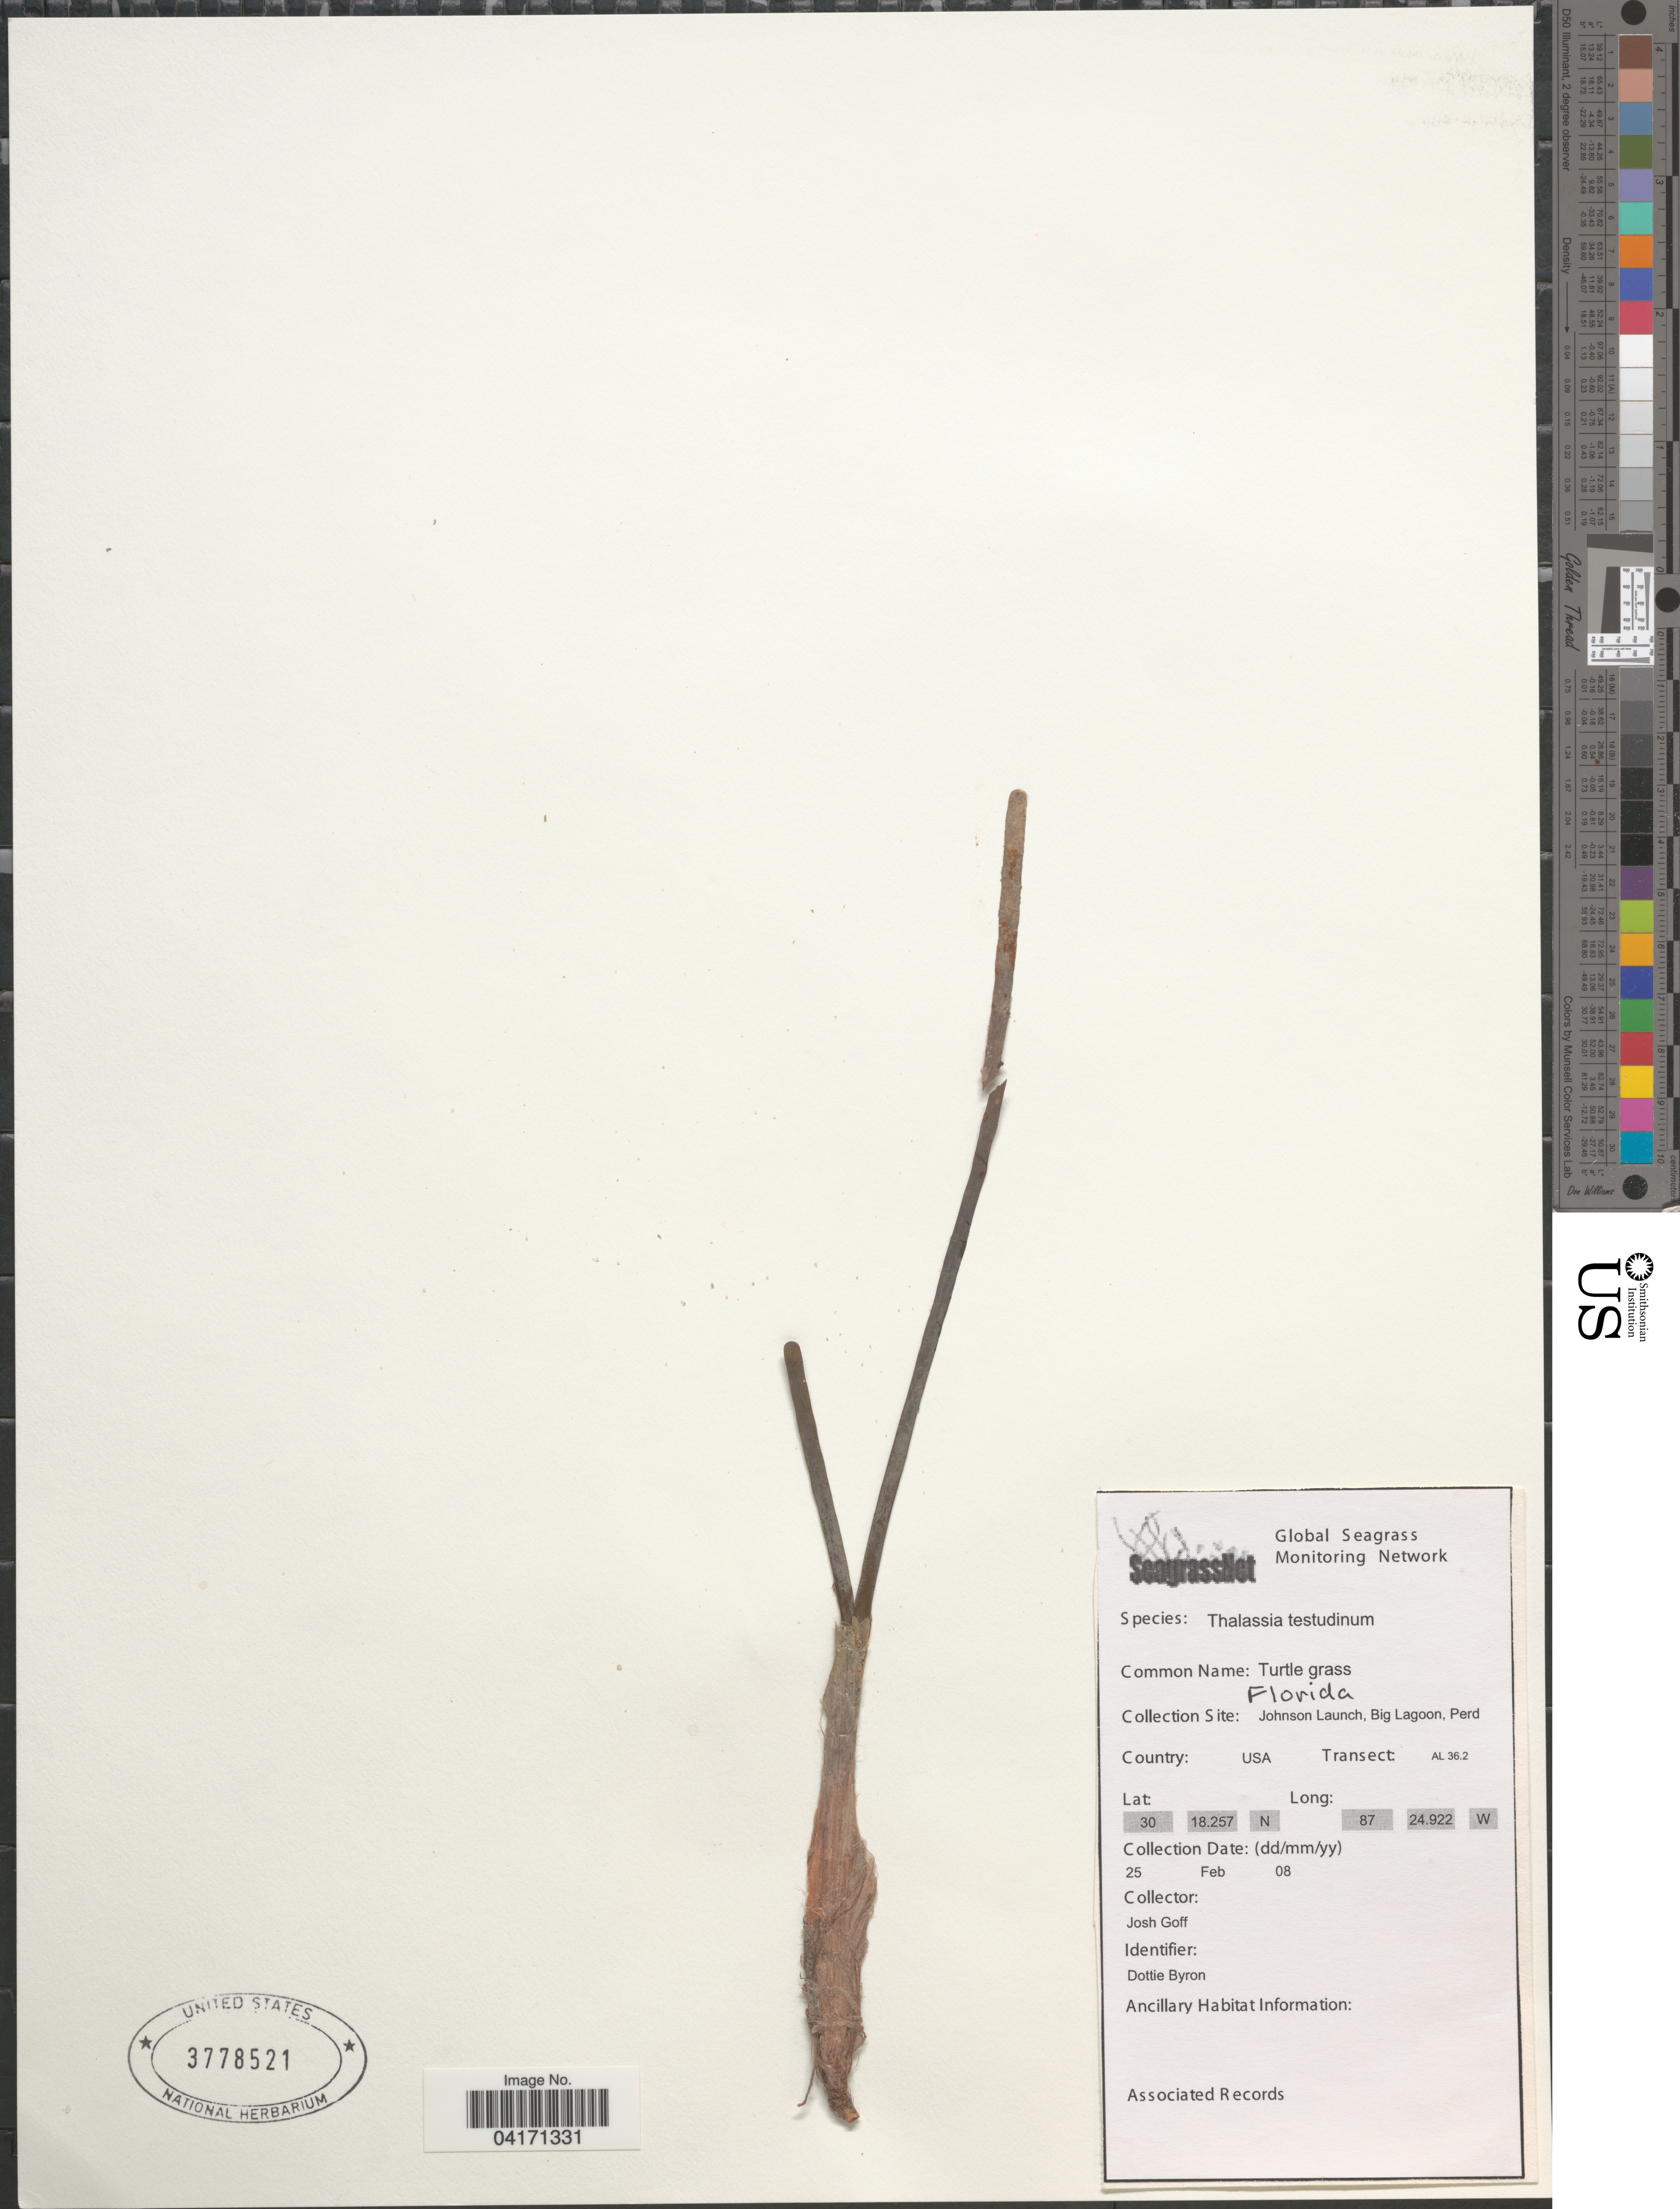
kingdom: Plantae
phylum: Tracheophyta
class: Liliopsida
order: Alismatales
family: Hydrocharitaceae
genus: Thalassia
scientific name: Thalassia testudinum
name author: Banks & Sol. ex K.D. Koenig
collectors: J. Goff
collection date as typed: Transcribed d/m/y: 25/2/8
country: United States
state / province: Florida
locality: Johnson Launch, Big Lagoon, Perd. Transect: AL36.2.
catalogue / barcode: US 3778521